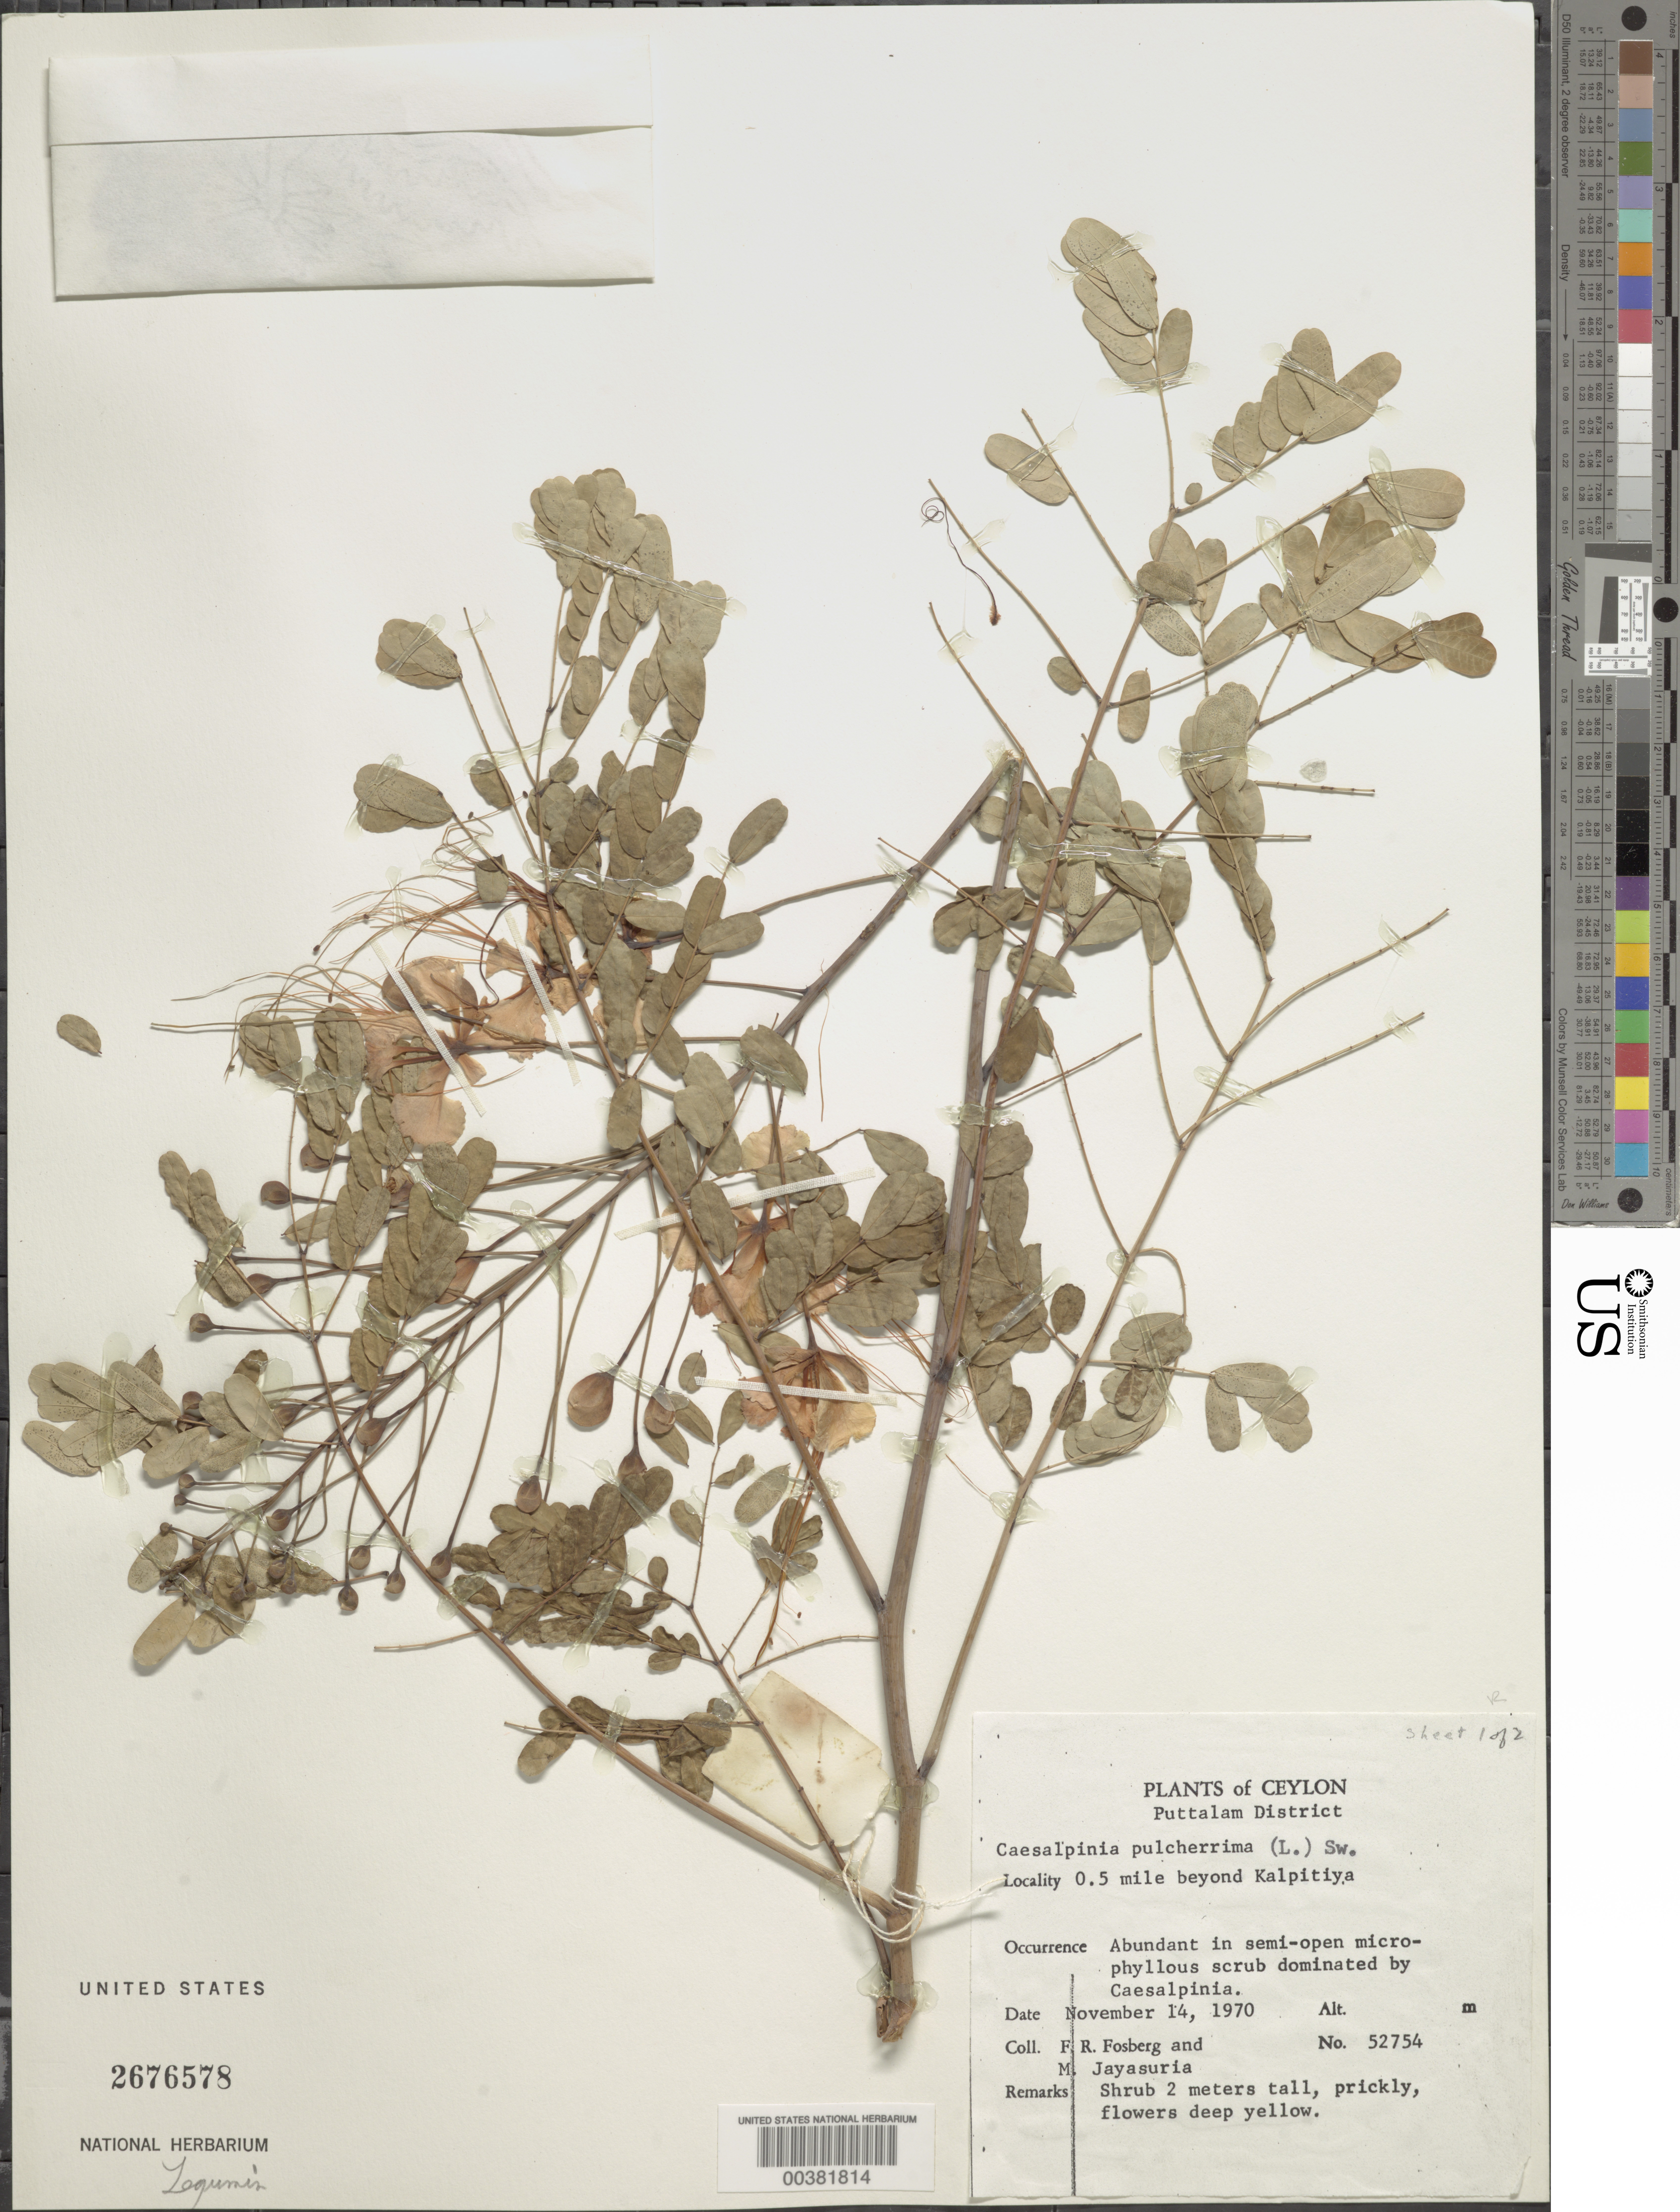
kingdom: Plantae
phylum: Tracheophyta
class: Magnoliopsida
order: Fabales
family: Fabaceae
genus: Caesalpinia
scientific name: Caesalpinia pulcherrima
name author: (L.) Sw.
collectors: F. R. Fosberg & A. H. Jayasuriya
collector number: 52754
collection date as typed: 14 Nov 1970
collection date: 1970-11-14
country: Sri Lanka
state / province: North Western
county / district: Puttalam Dist.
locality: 0.5 mi beyond kalpitiya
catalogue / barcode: US 2676578